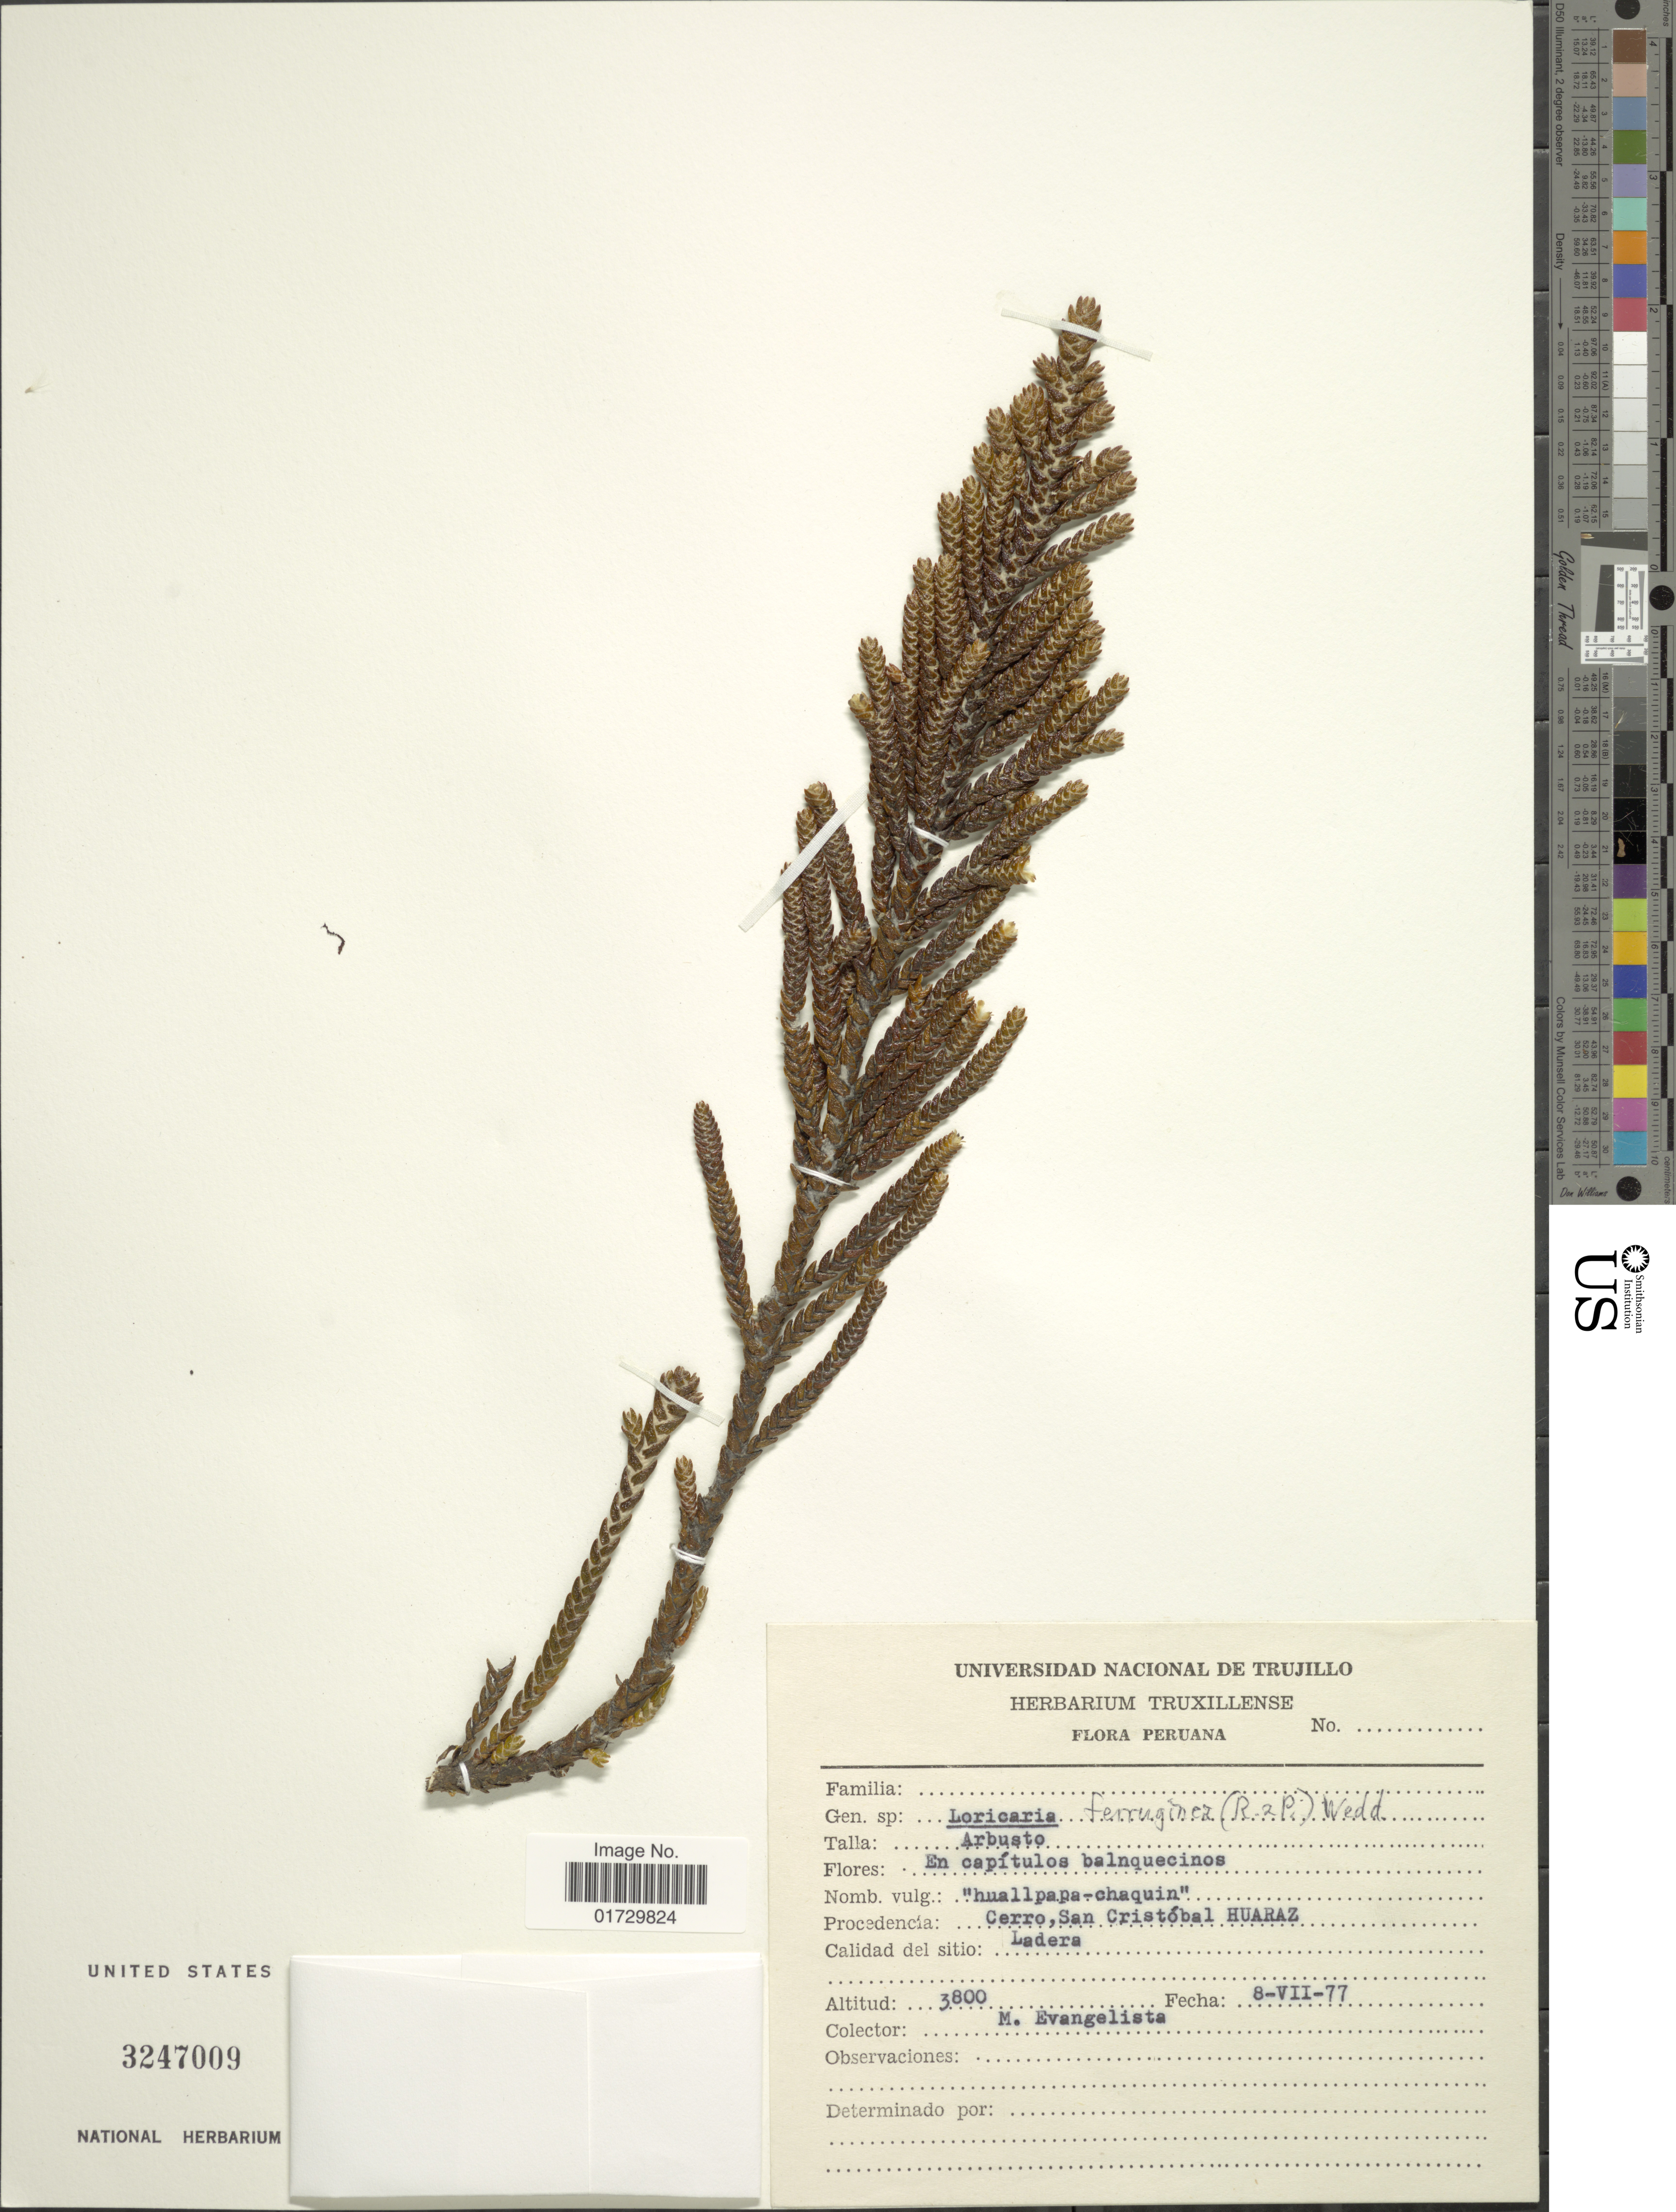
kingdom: Plantae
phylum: Tracheophyta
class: Magnoliopsida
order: Asterales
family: Asteraceae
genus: Loricaria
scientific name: Loricaria ferruginea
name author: (Ruiz & Pav.) Wedd.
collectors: M. Evangelista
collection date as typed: Transcribed d/m/y: 8/7/77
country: Peru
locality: Procedencia: Cerro, San Cristobal Huaraz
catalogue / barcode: US 3247009